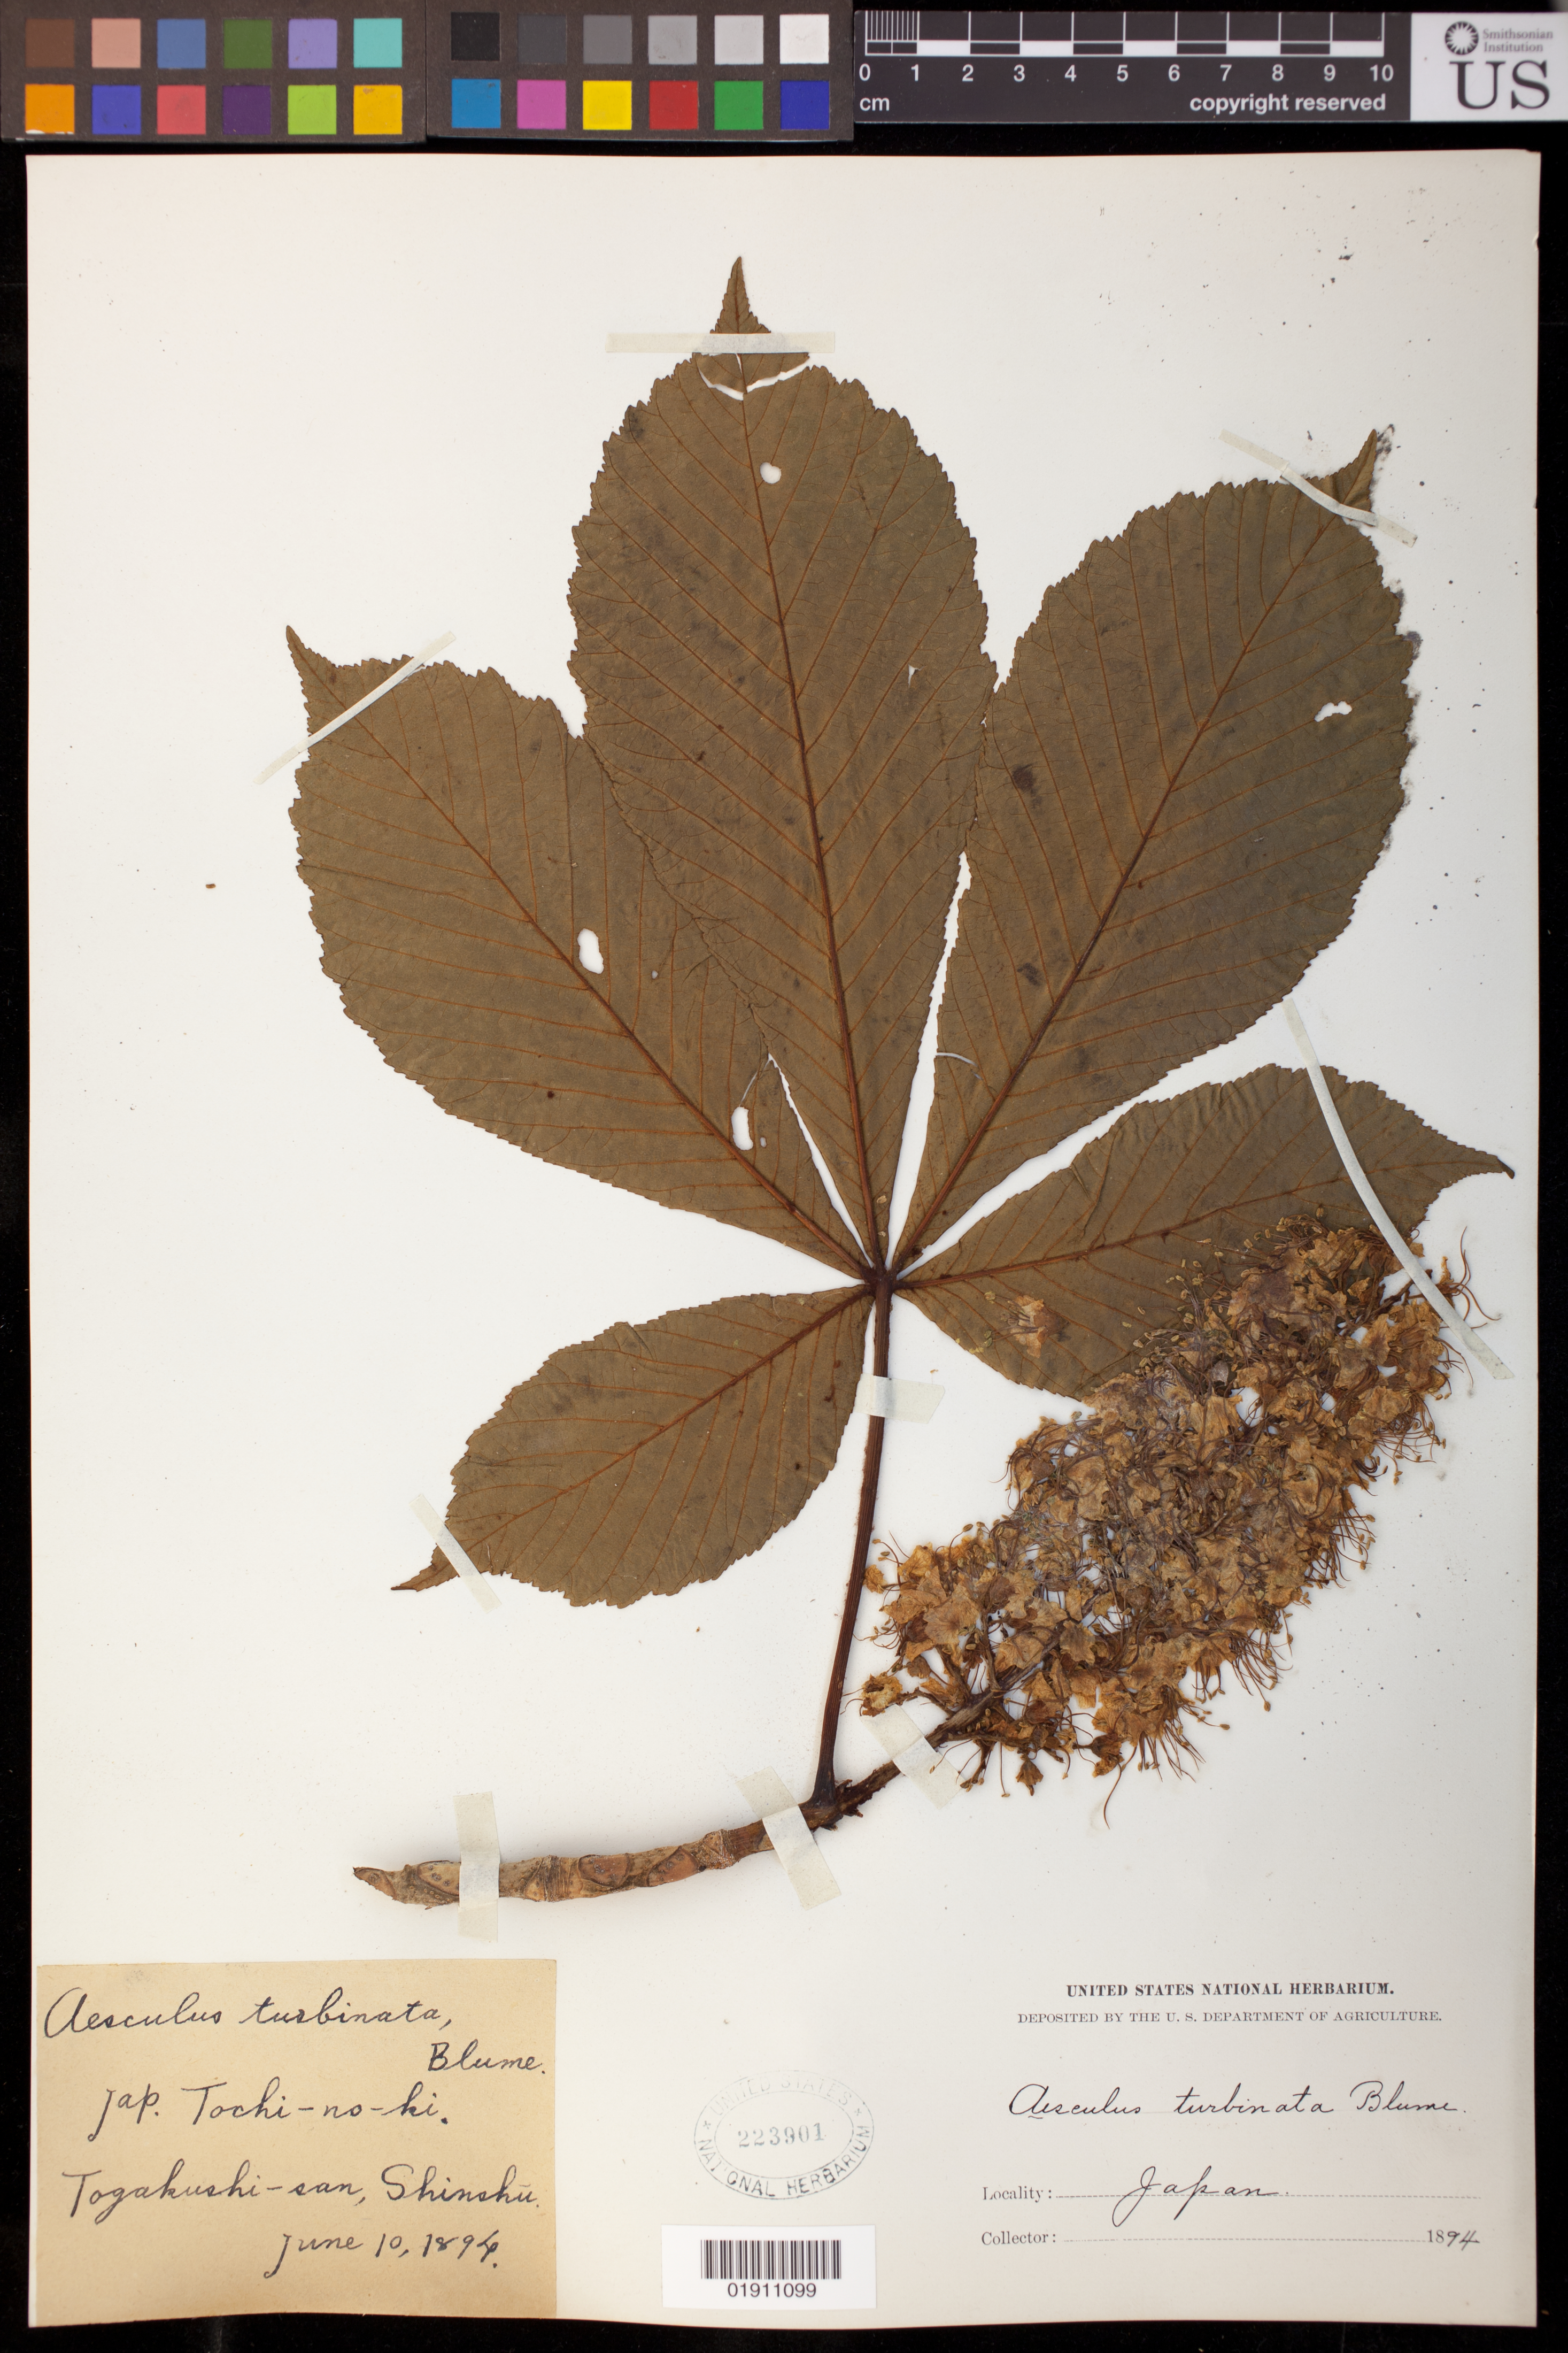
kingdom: Plantae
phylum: Tracheophyta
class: Magnoliopsida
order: Sapindales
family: Sapindaceae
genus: Aesculus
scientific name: Aesculus turbinata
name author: Blume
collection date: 1894-06-10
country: Japan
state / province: Nagano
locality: Togakushi-san, Shinshu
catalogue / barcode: US 223901